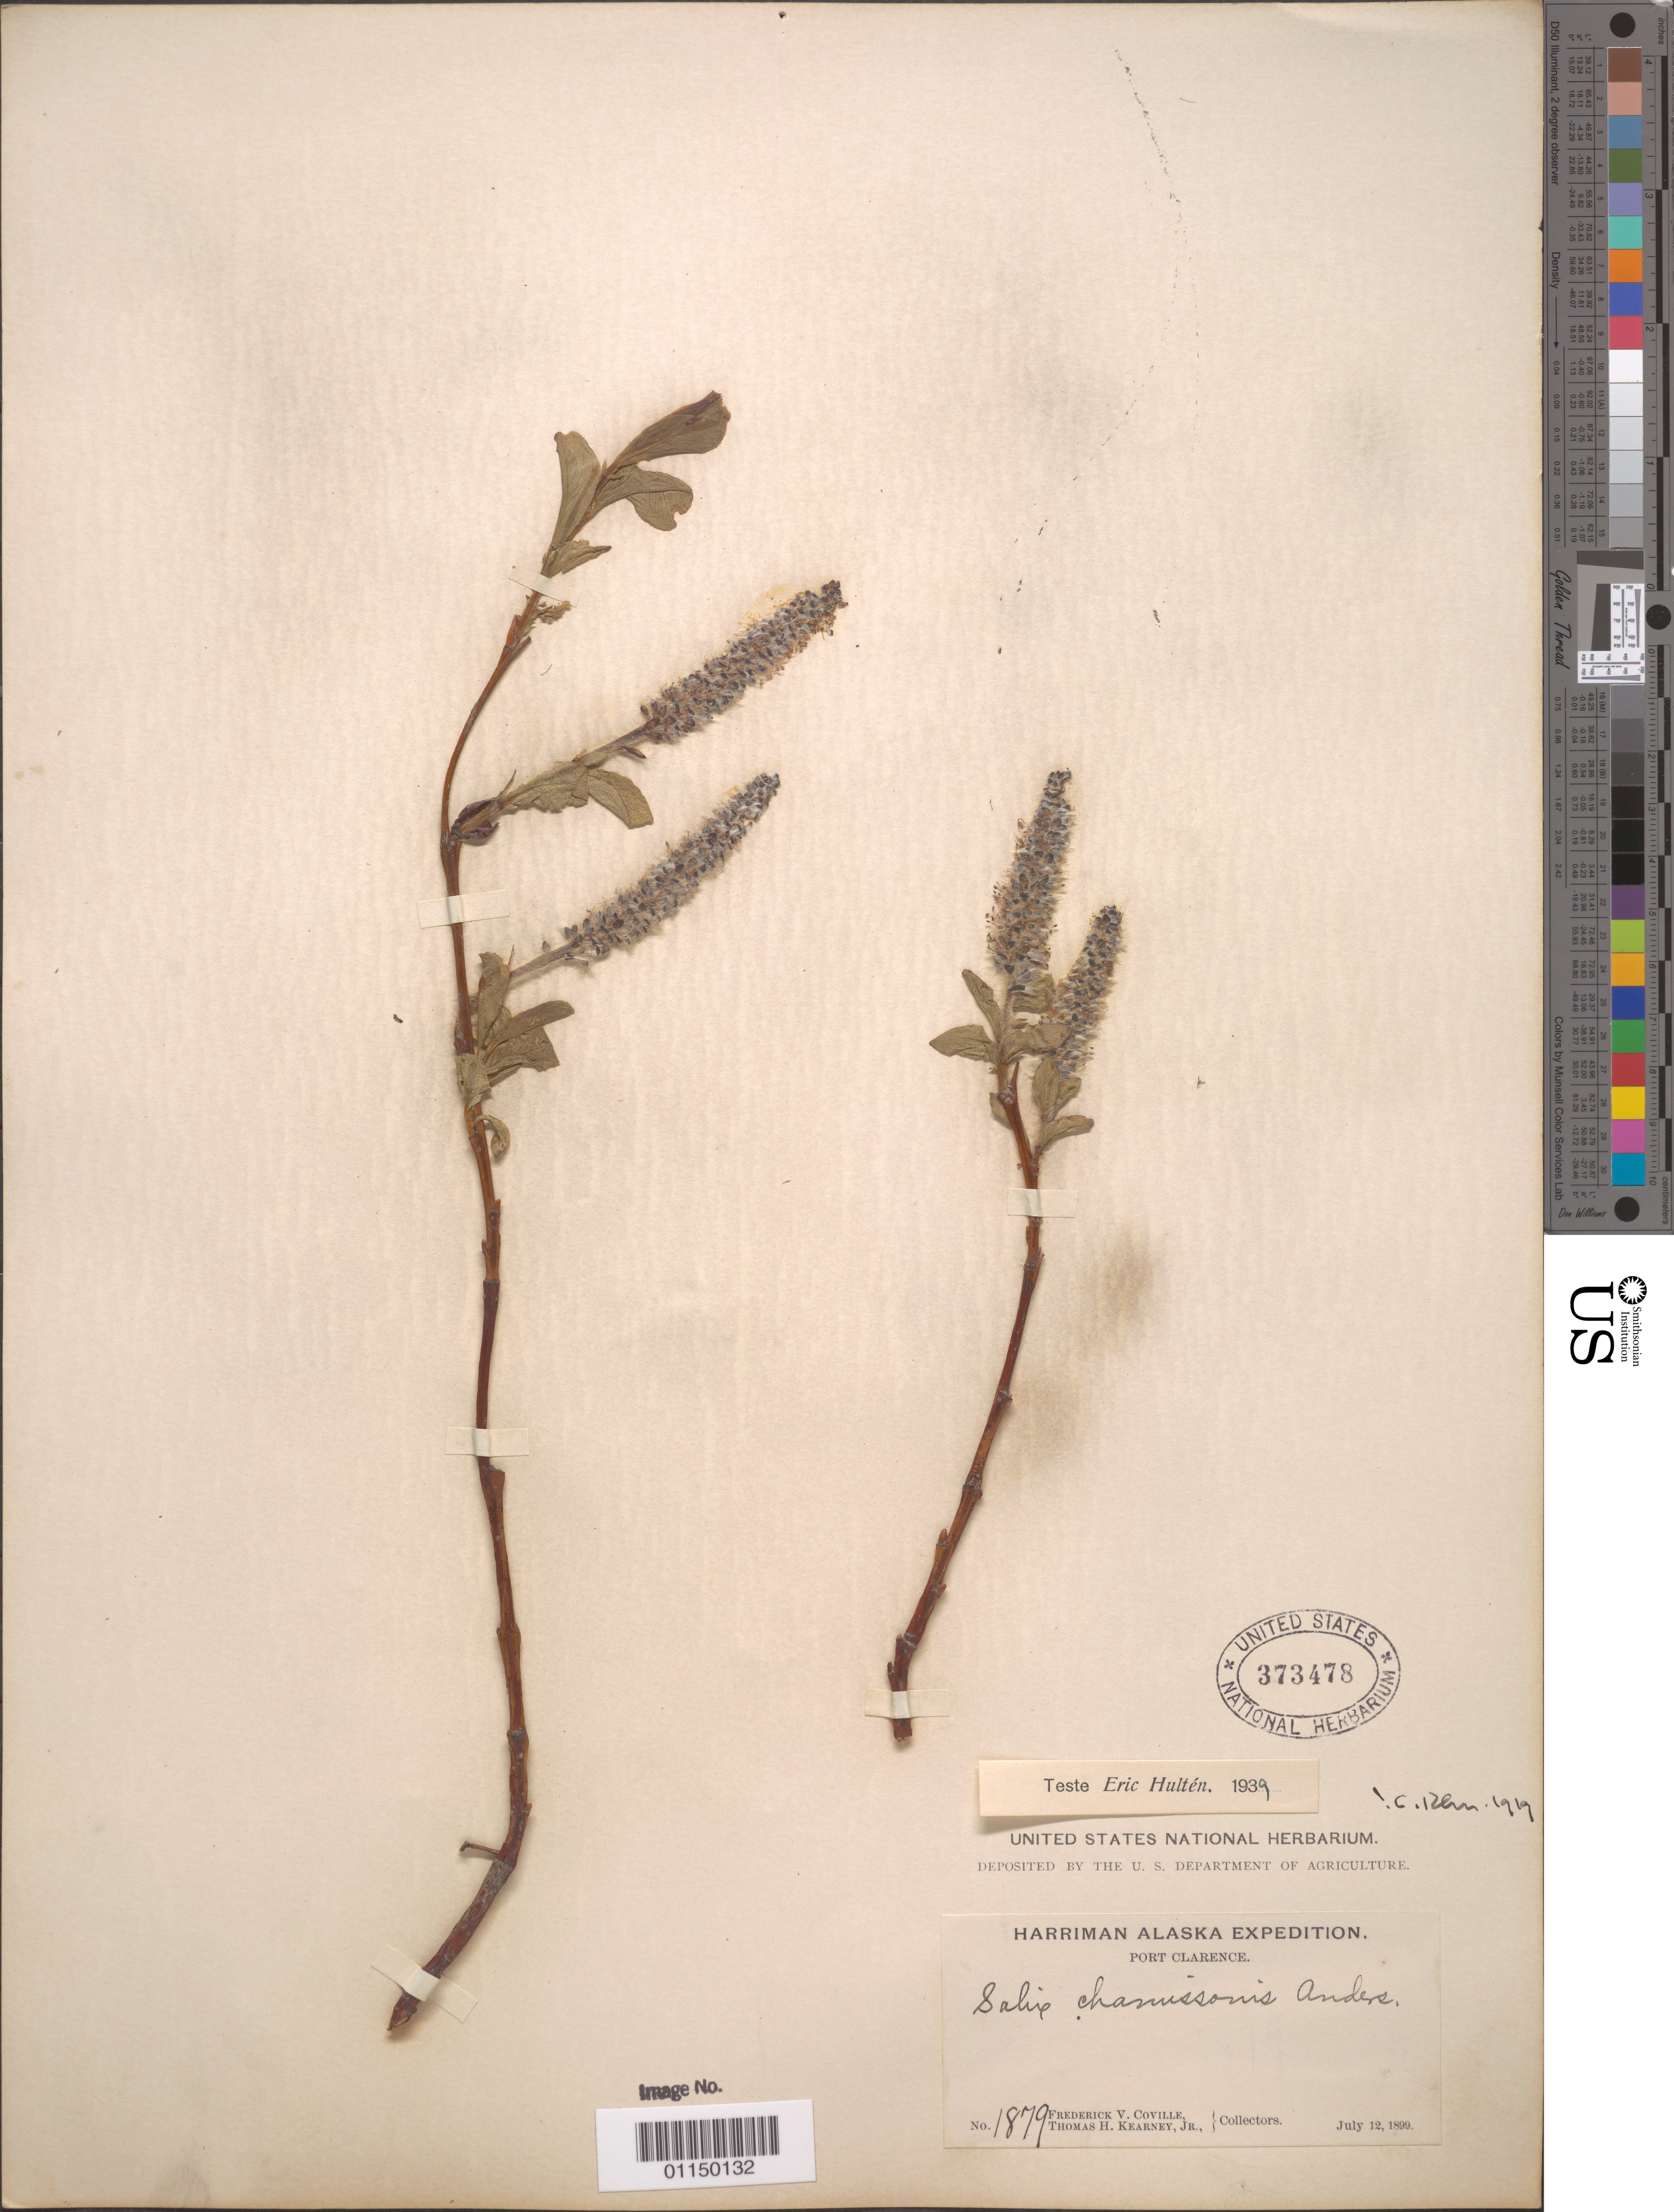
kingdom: Plantae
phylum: Tracheophyta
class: Magnoliopsida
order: Malpighiales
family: Salicaceae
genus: Salix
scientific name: Salix chamissonis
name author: Andersson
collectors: F. V. Coville & T. H. Kearney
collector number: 1879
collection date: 1899-07-12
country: United States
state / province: Alaska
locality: Port Clarence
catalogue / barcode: US 373478